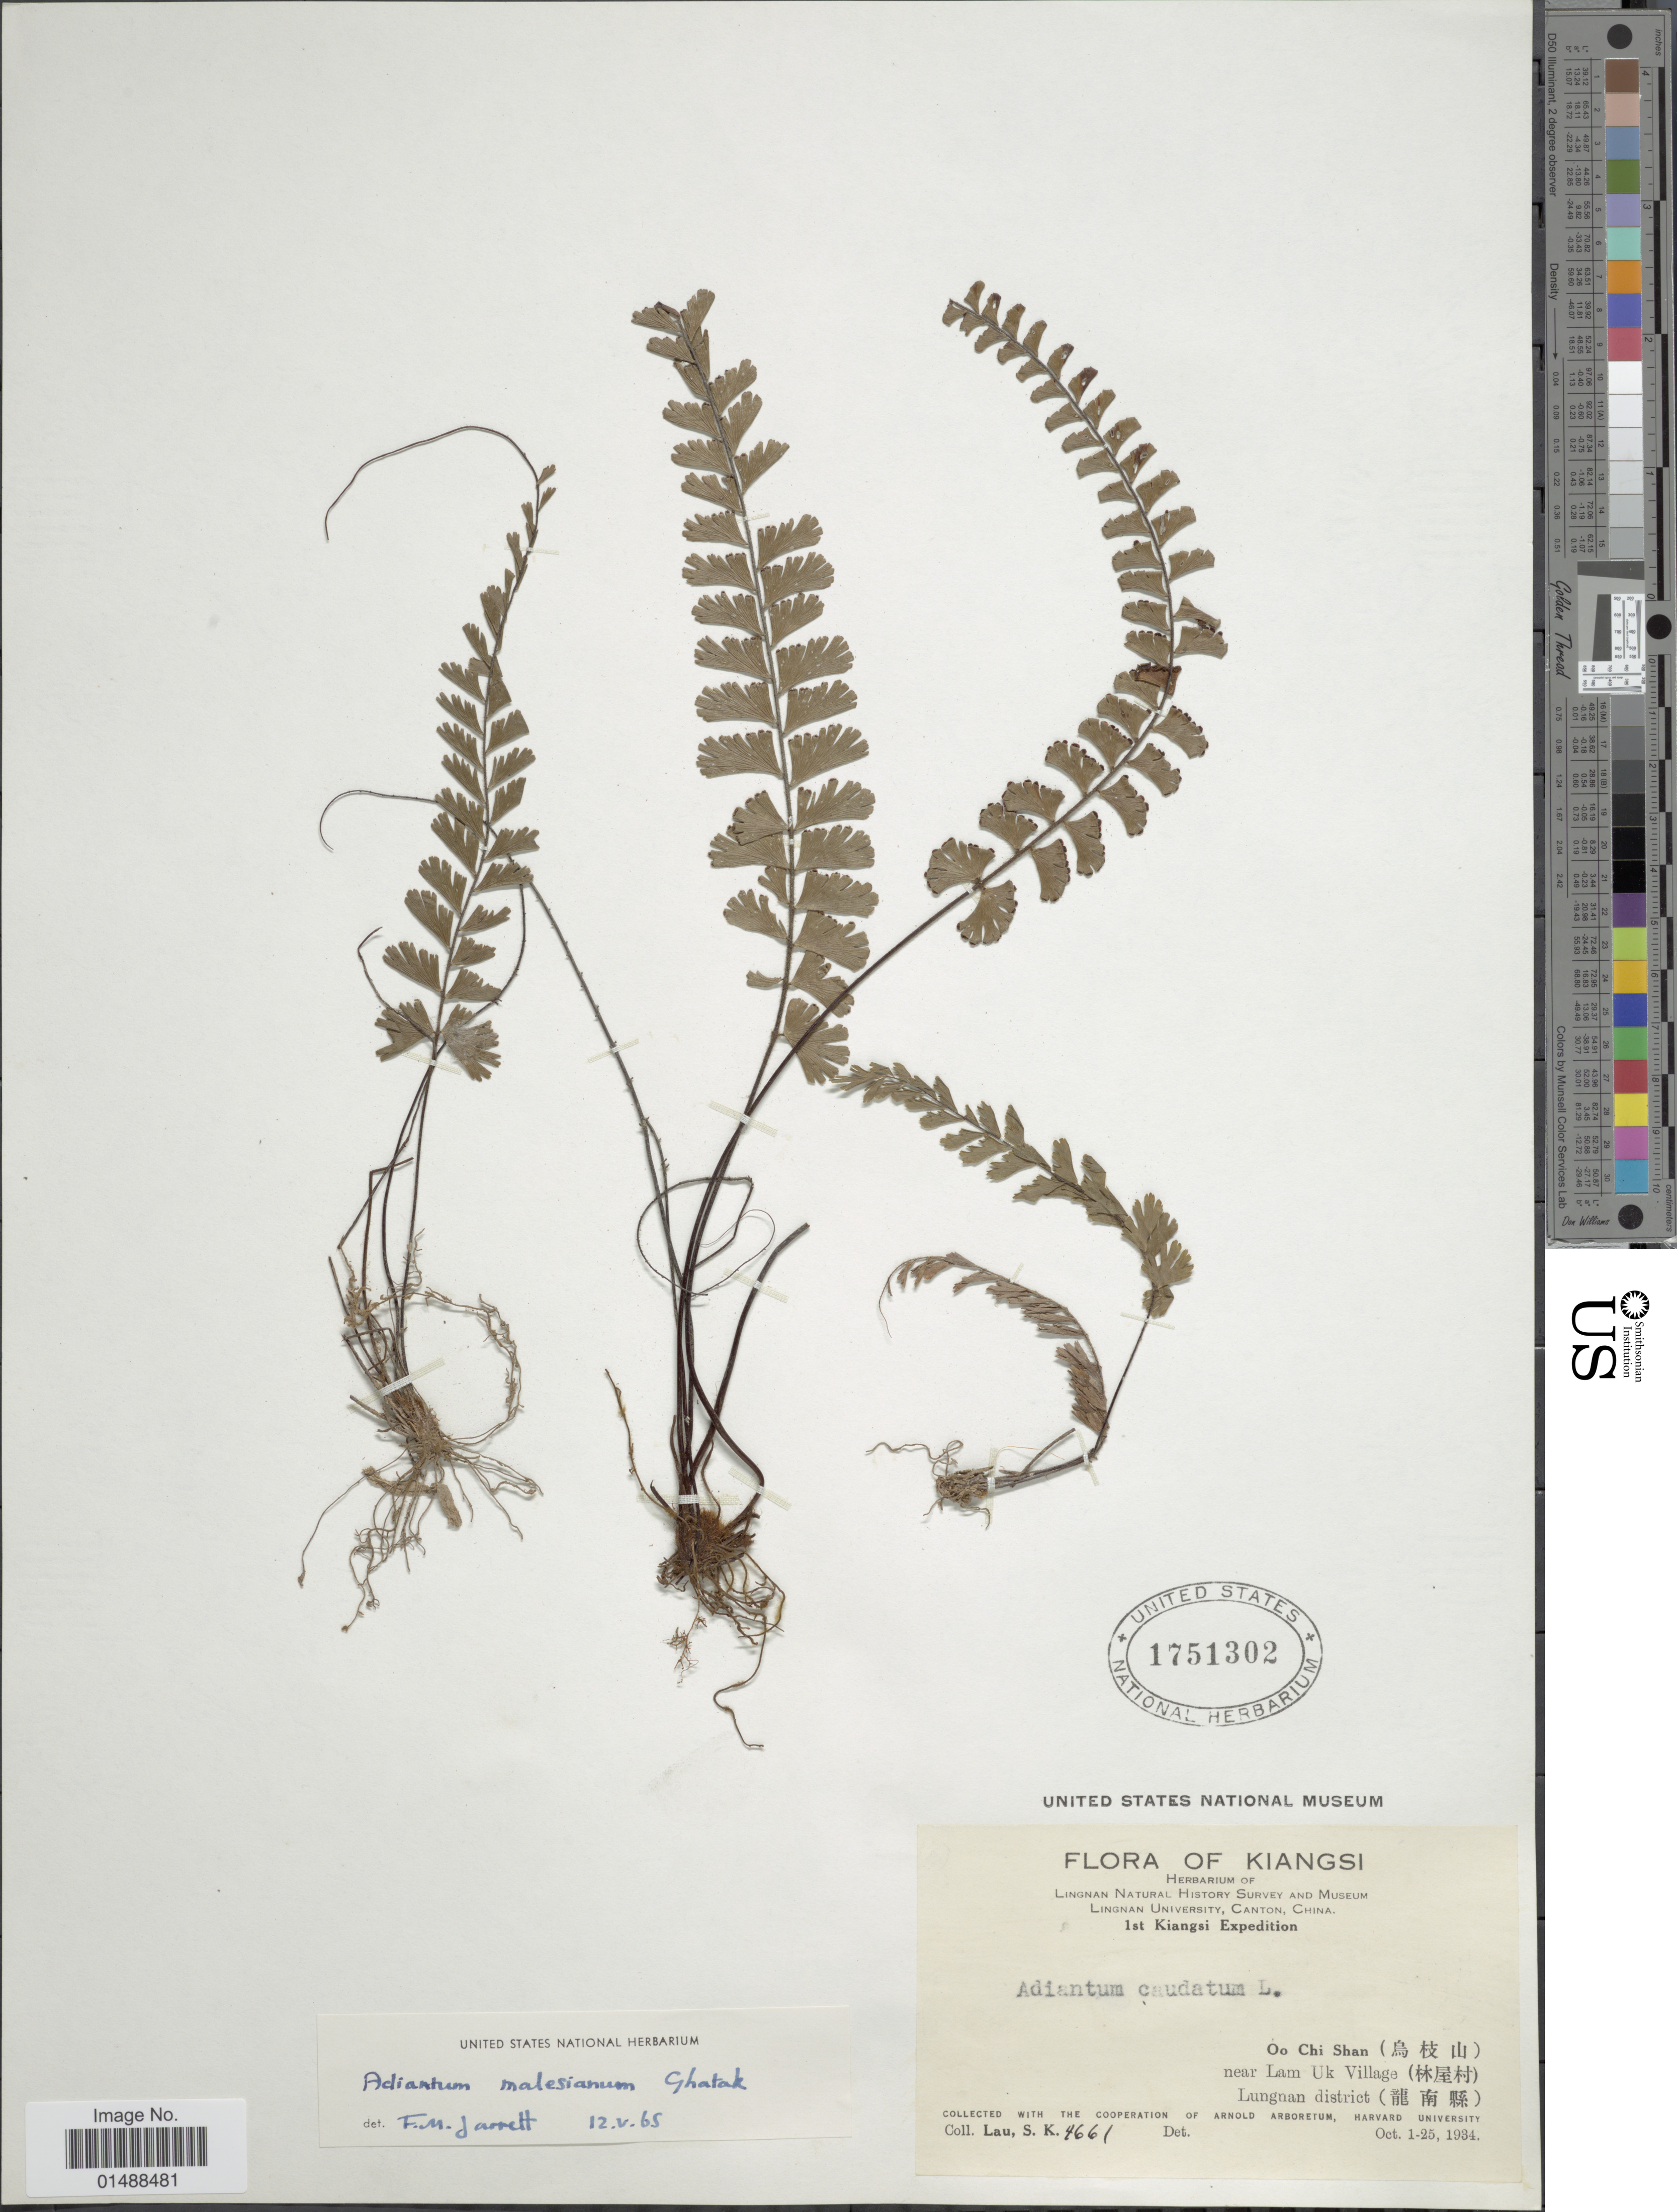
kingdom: Plantae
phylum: Tracheophyta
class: Polypodiopsida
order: Polypodiales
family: Pteridaceae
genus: Adiantum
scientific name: Adiantum malesianum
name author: J. Ghatak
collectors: S. K. Lau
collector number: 4661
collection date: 1934-10-01/1934-10-25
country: China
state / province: Jiangxi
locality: Kiangsi, Oo Chi Shan near Lam Uk Village, Lungnan district.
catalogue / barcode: US 1751302